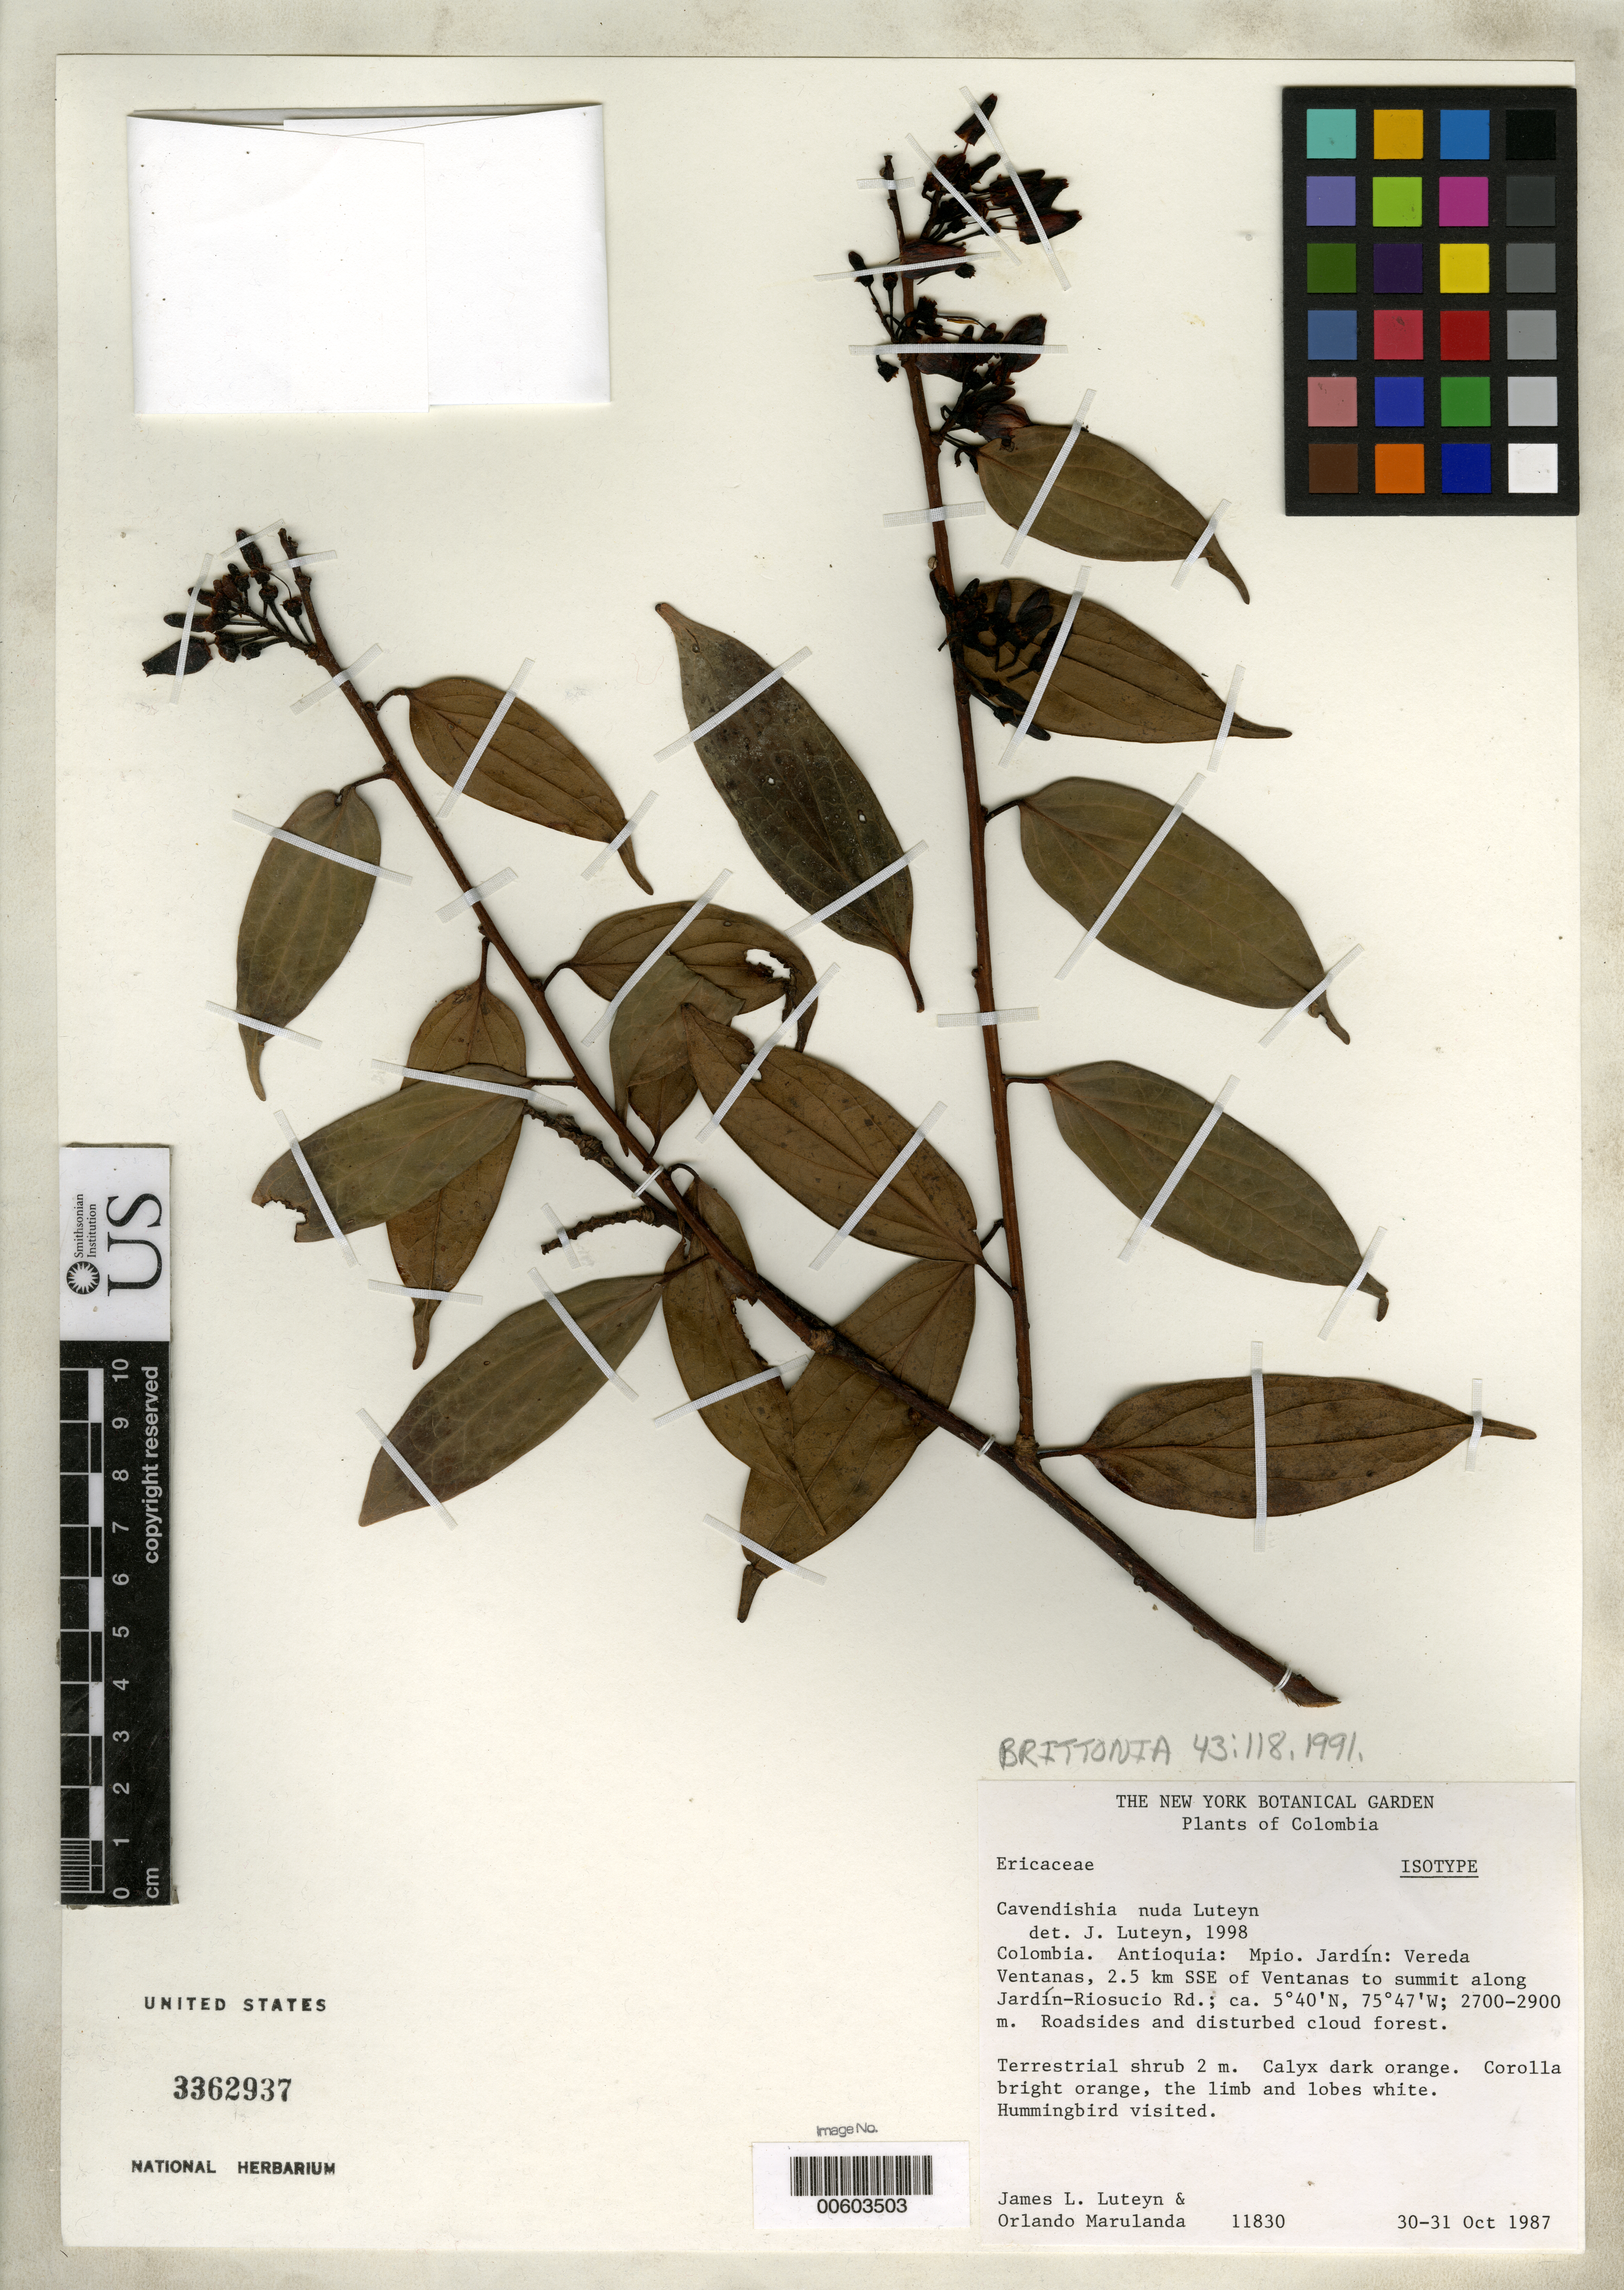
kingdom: Plantae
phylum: Tracheophyta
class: Magnoliopsida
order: Ericales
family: Ericaceae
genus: Cavendishia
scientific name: Cavendishia nuda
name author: Luteyn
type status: Isotype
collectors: J. L. Luteyn & O. Marulanda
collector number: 11830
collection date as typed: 30 Oct 1987 to 31 Oct 1987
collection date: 1987-10-30/1987-10-31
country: Colombia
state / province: Antioquia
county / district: Jardín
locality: Vereda Ventanas, 2.5 km SSE of Ventanas to summit along Jardin-Rio Sucio road.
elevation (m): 2700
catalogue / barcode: US 3362937